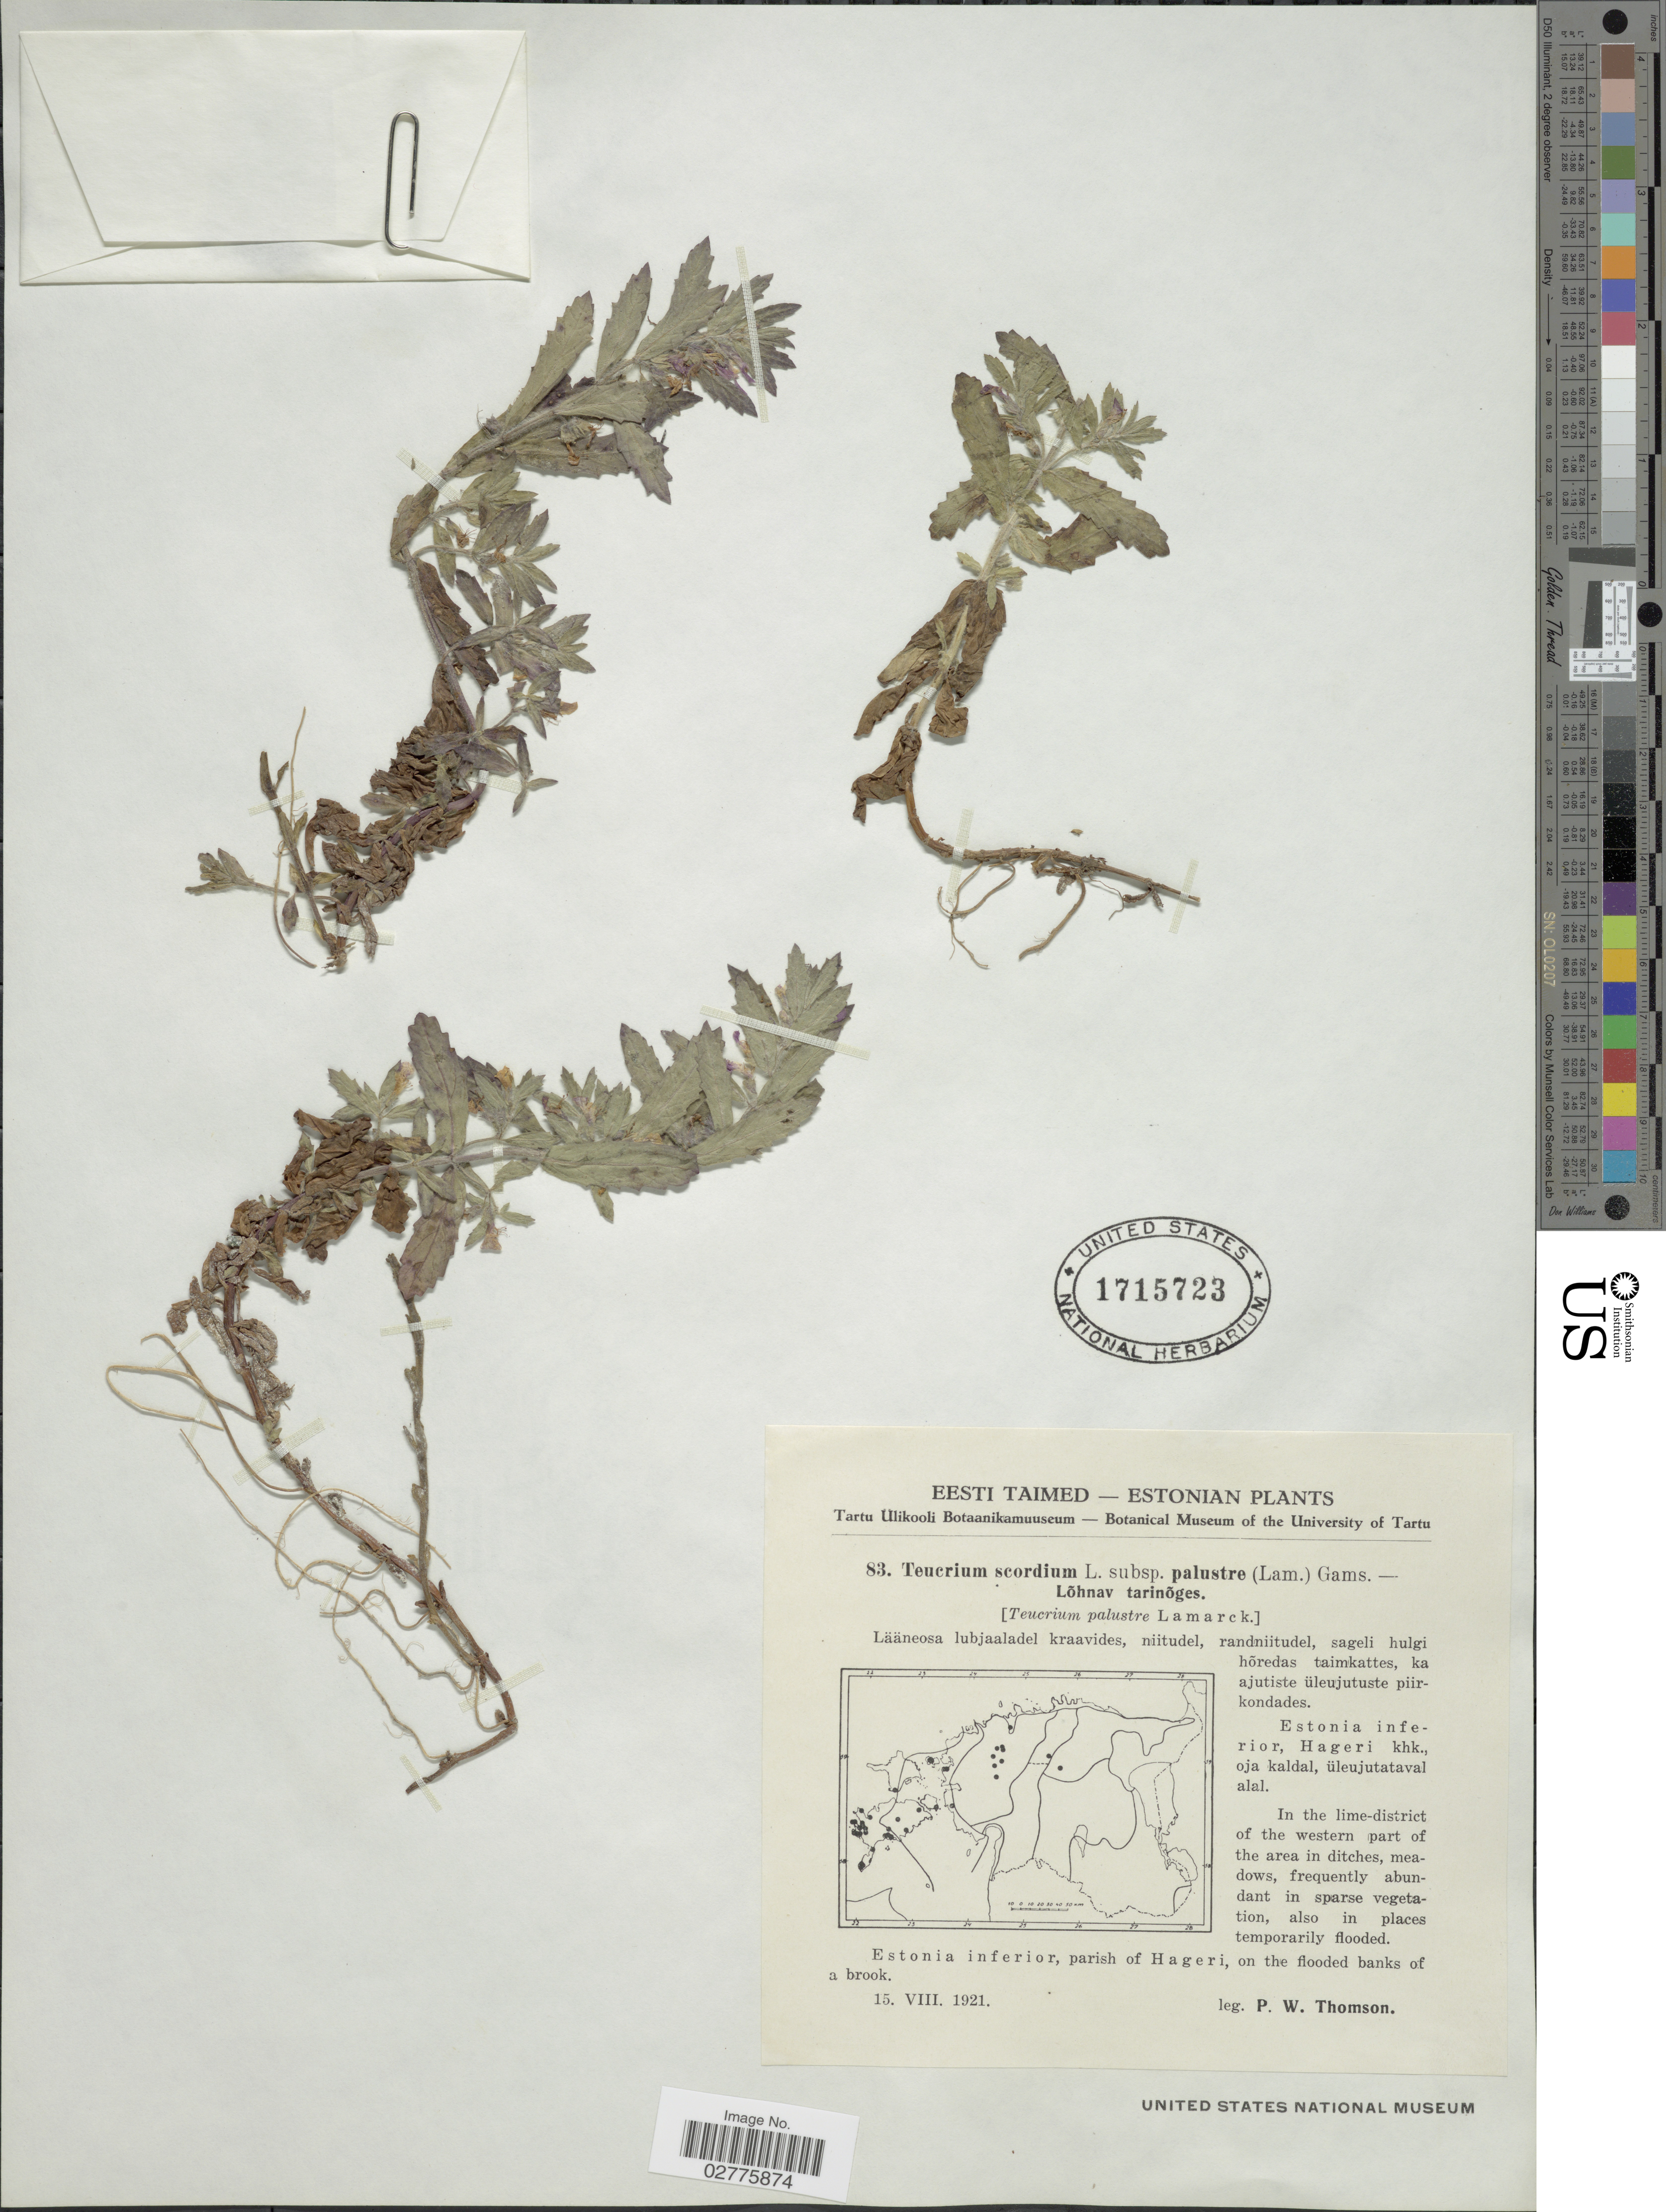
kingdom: Plantae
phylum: Tracheophyta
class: Magnoliopsida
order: Lamiales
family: Lamiaceae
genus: Teucrium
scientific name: Teucrium scordium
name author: L.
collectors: P. W. Thomson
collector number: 83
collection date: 1921-08-15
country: Estonia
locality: Estonia inferior, parish of Hageri, on the flooded banks of a brook.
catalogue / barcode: US 1715723